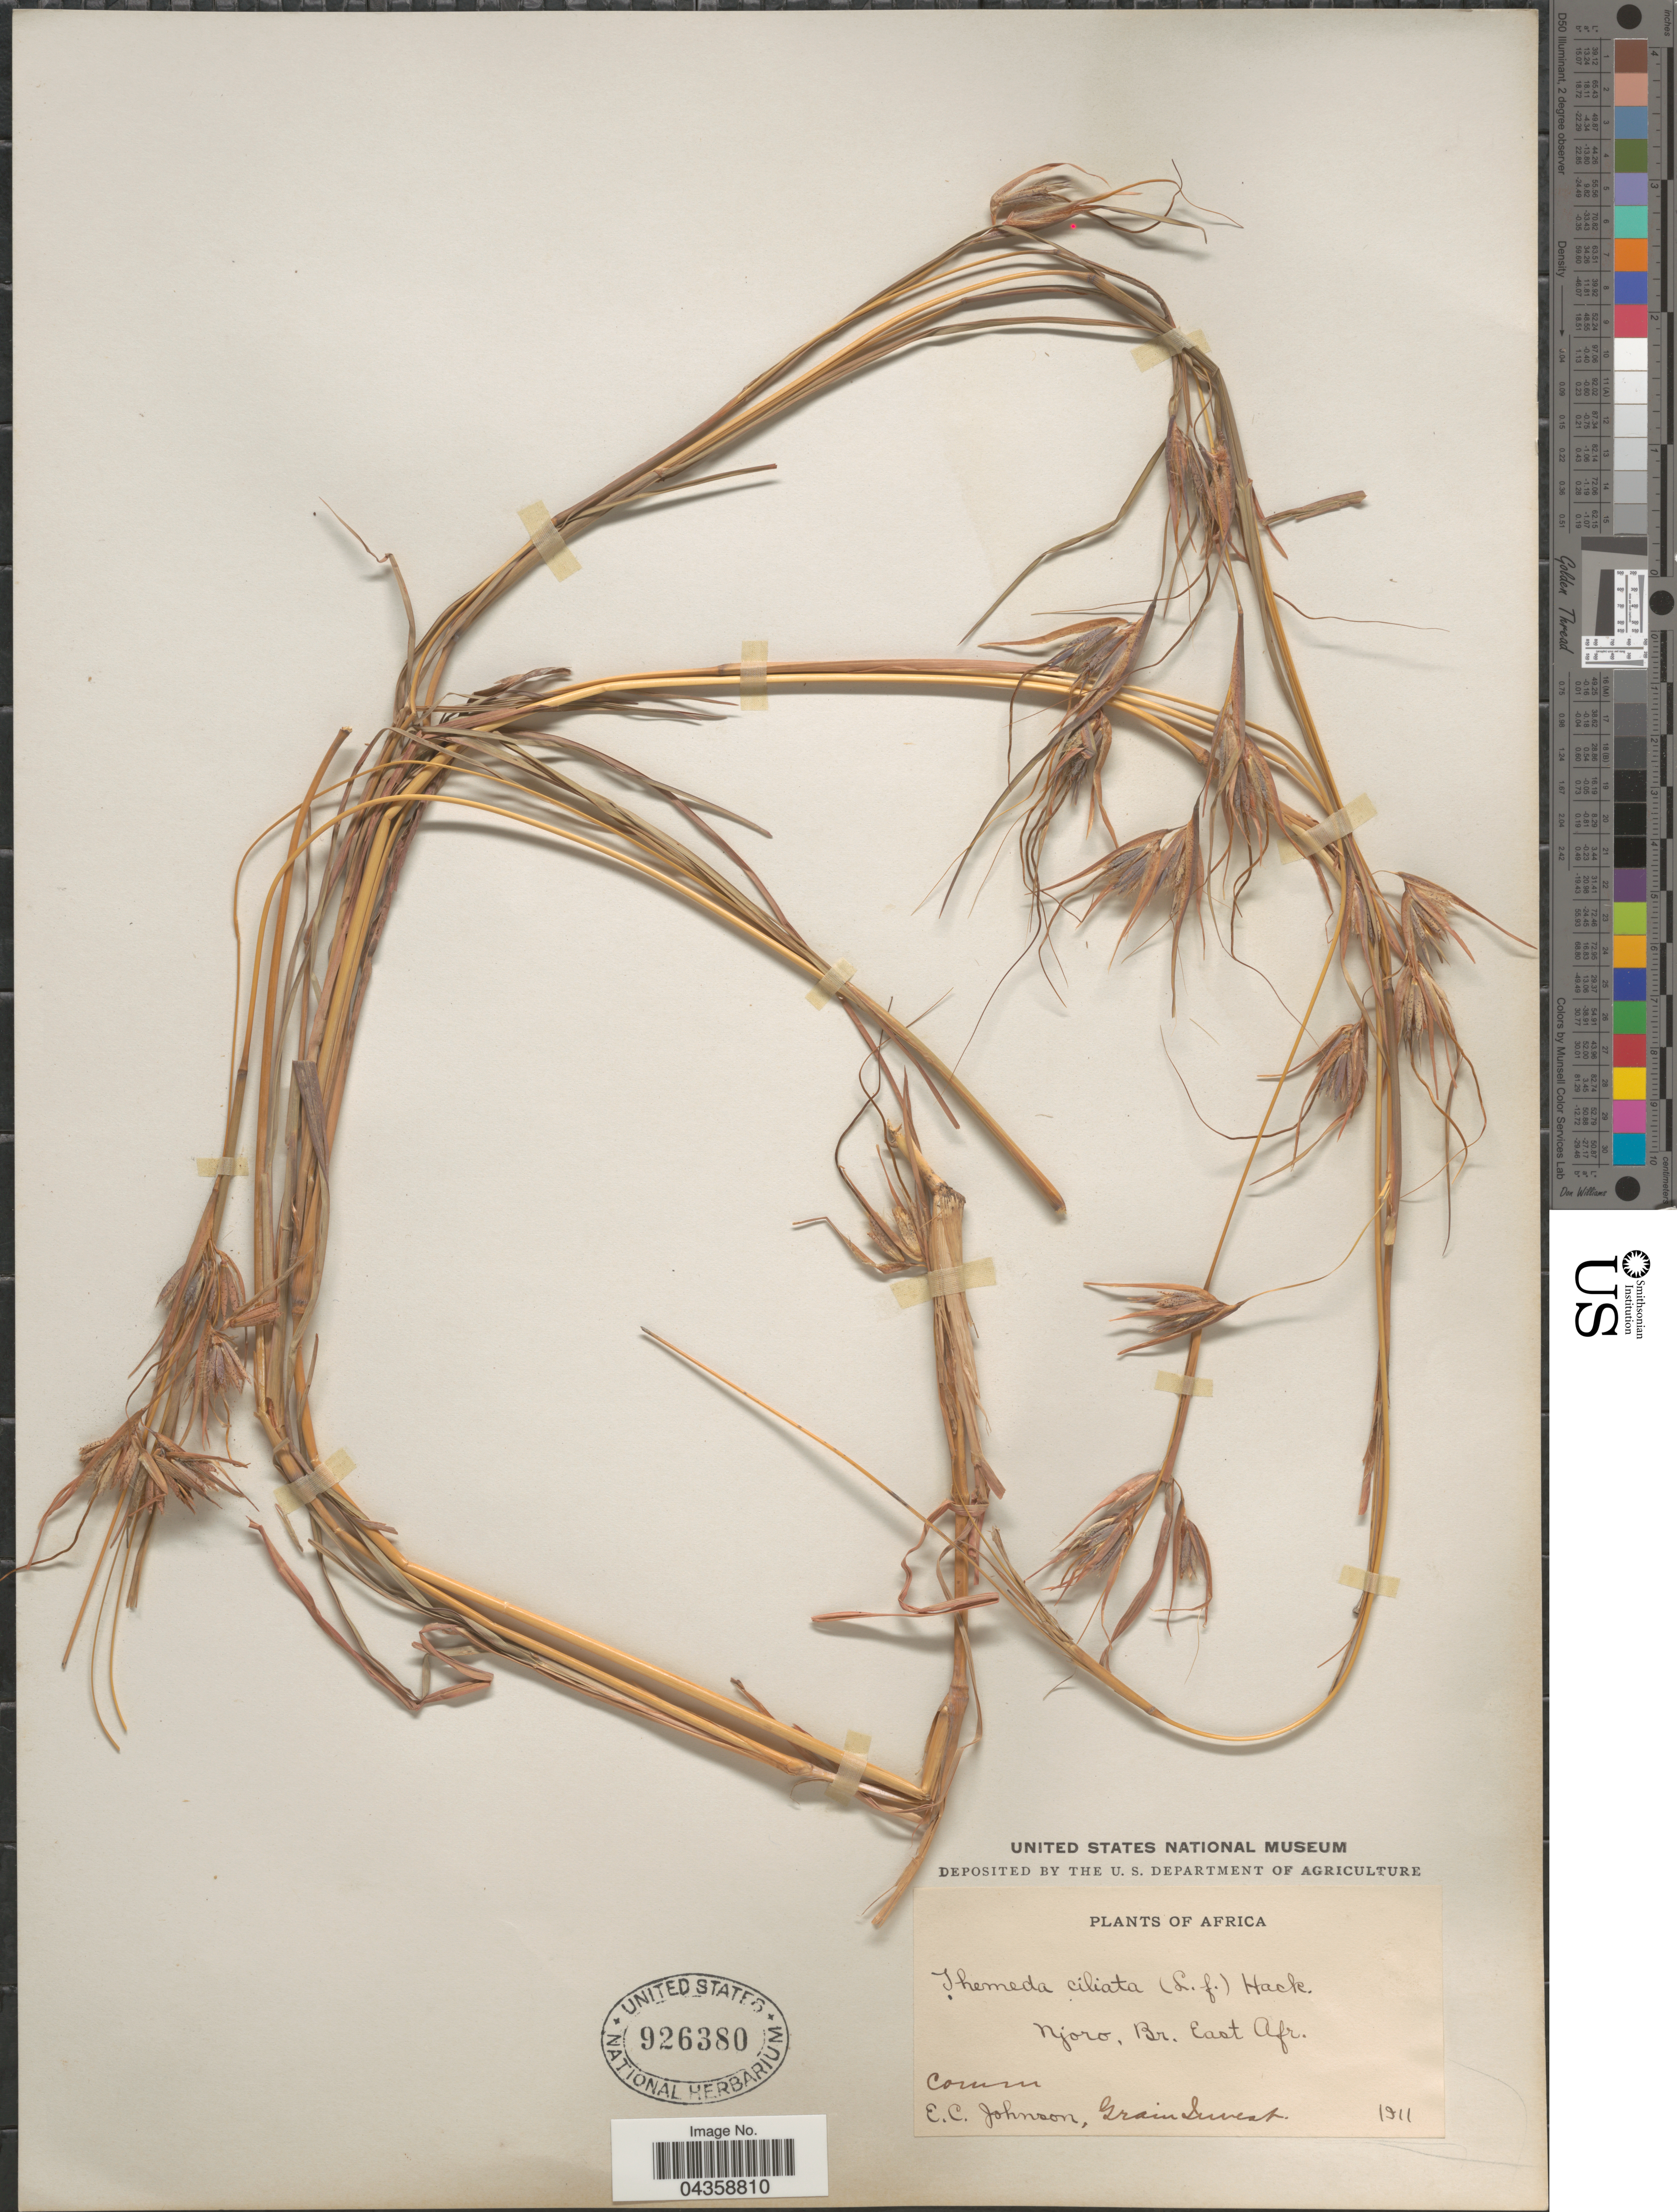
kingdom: Plantae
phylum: Tracheophyta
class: Liliopsida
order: Poales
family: Poaceae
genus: Themeda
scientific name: Themeda quadrivalvis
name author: (L.) Kuntze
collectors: E. C. Johnson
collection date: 1911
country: Kenya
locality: Njoro, Br. East Afr.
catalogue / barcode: US 926380